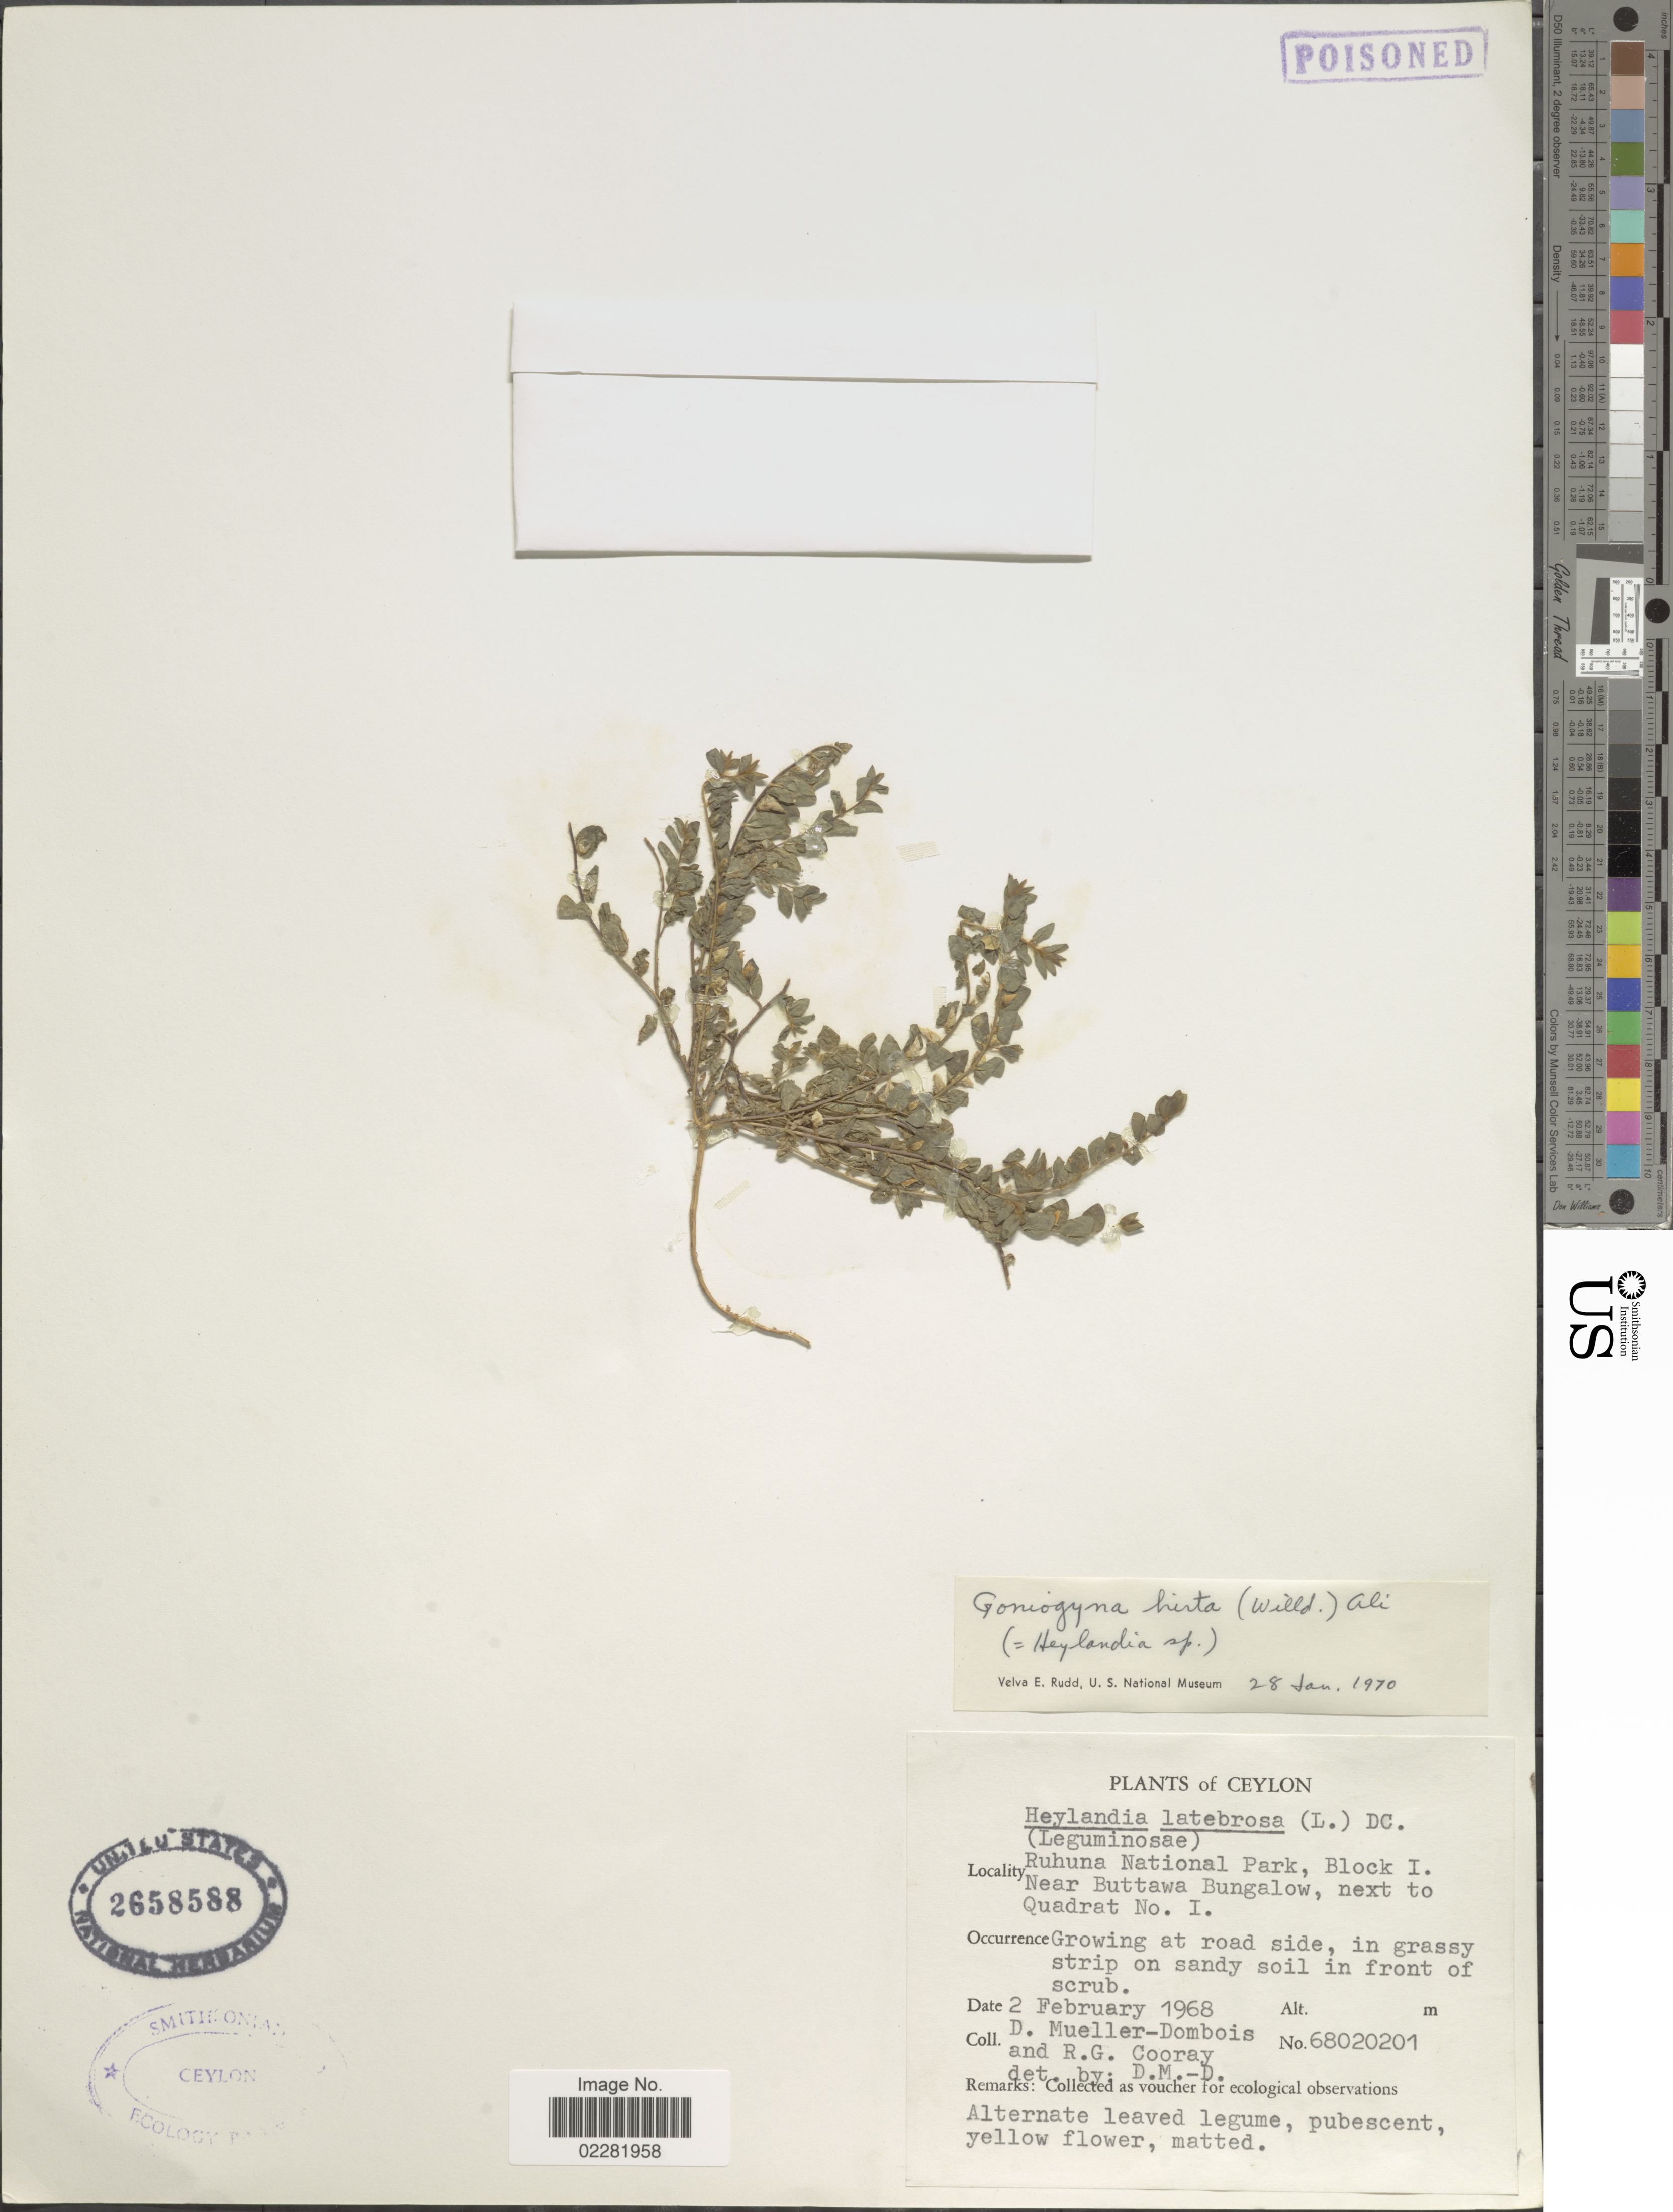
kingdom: Plantae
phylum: Tracheophyta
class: Magnoliopsida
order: Fabales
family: Fabaceae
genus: Crotalaria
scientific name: Crotalaria hebecarpa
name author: (DC.) Rudd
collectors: D. Mueller-Dombois & R. Cooray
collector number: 68020201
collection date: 1968-02-02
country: Sri Lanka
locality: Ceylon, Ruhuna National Park, Blick I. Near Buttawa Bungalow, next to Quadrat No. 1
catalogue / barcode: US 2658588